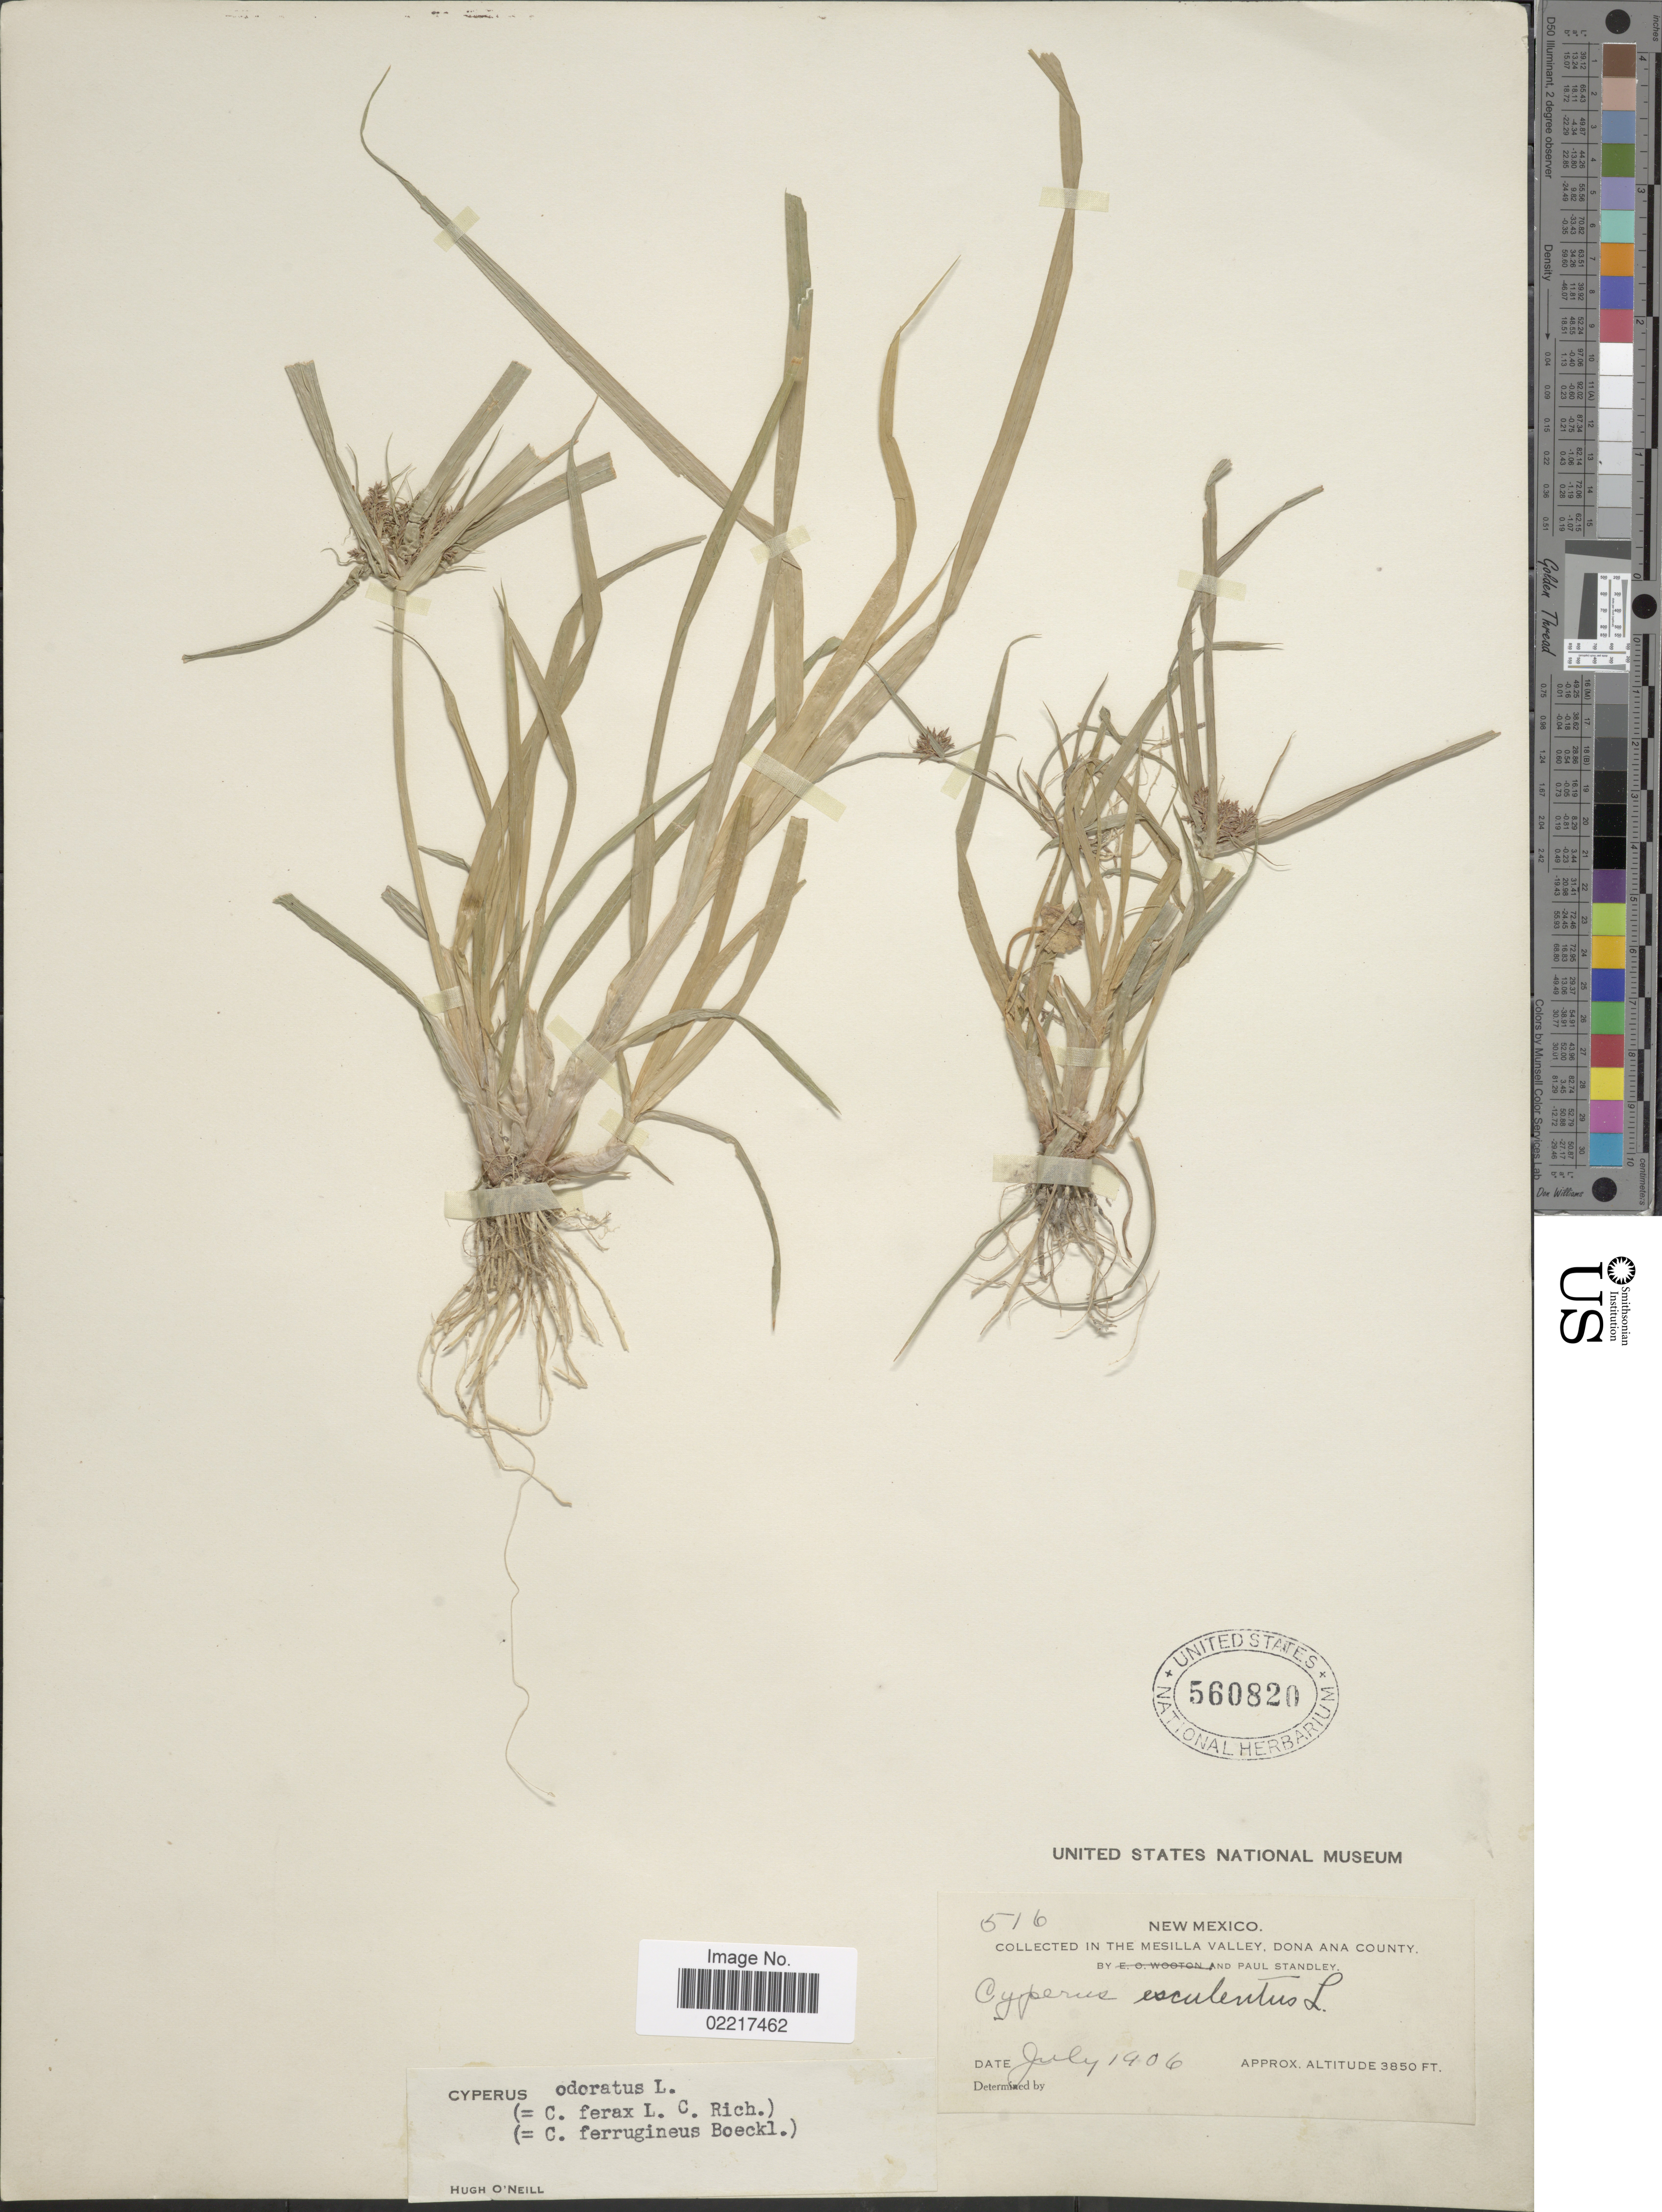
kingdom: Plantae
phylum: Tracheophyta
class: Liliopsida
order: Poales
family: Cyperaceae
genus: Cyperus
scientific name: Cyperus odoratus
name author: L.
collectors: P. C. Standley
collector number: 516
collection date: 1906-07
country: United States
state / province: New Mexico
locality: In the Mesilla Valley, Dona Ana County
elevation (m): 1173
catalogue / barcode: US 560820